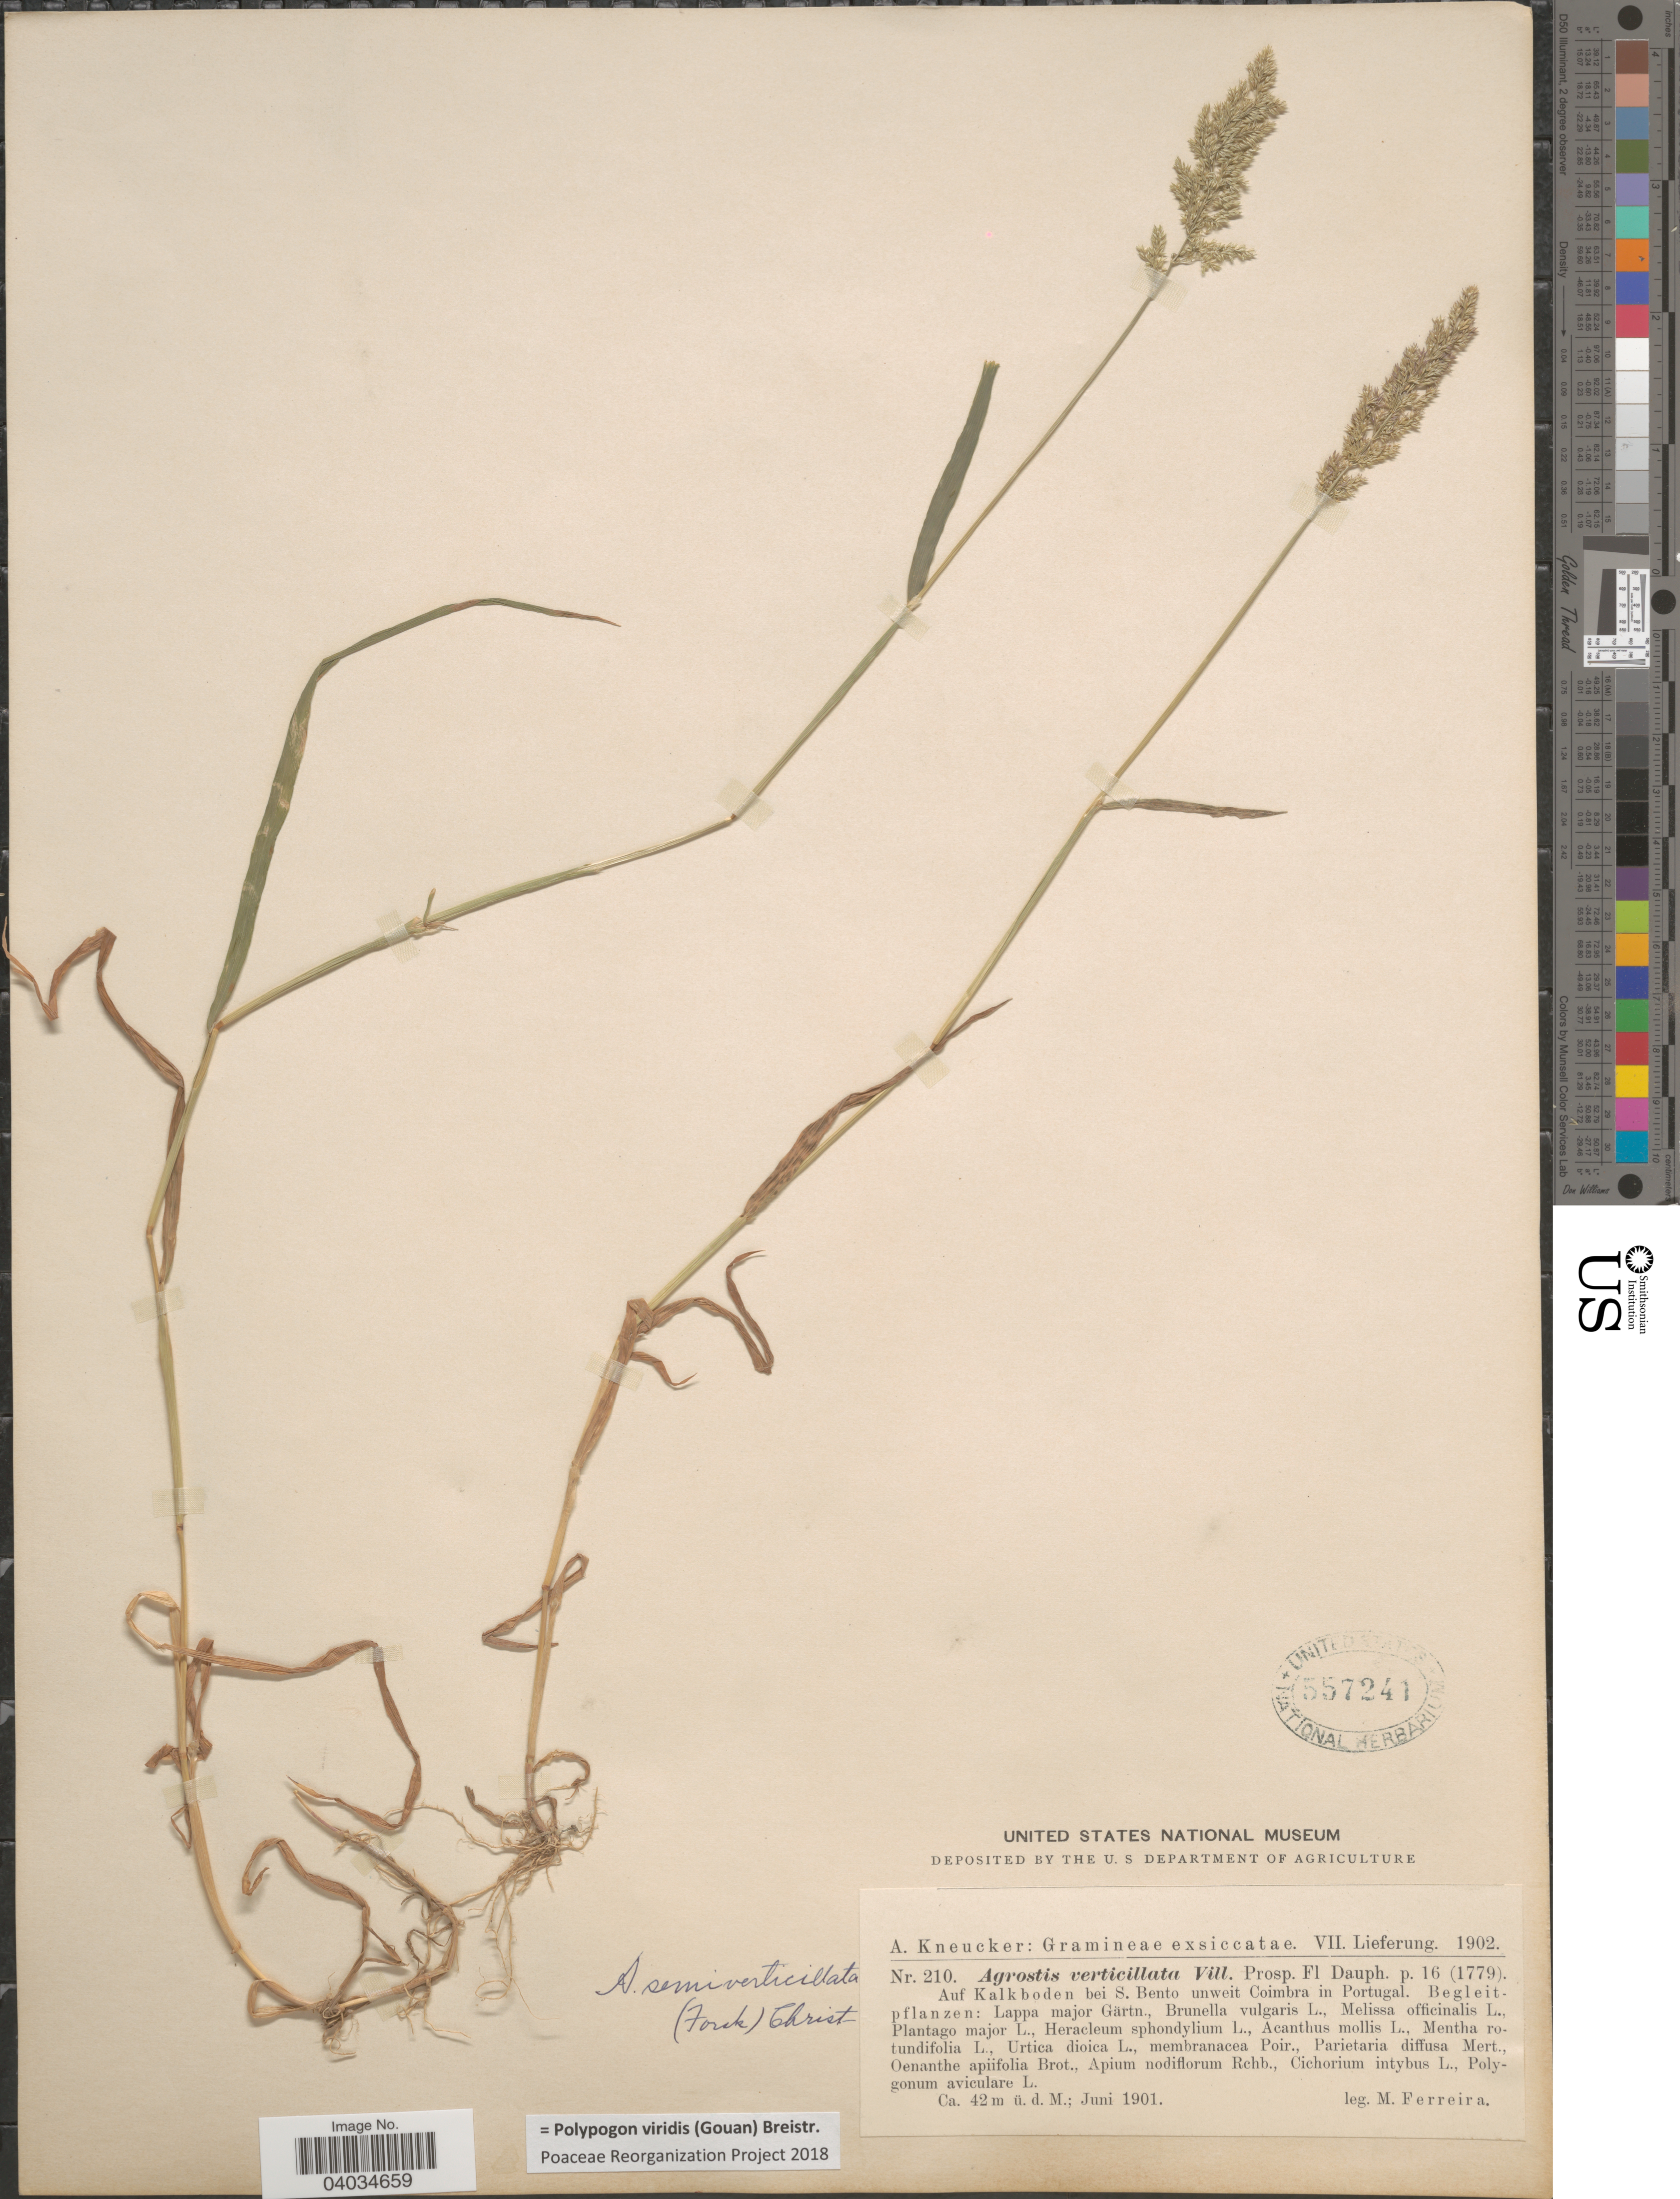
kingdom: Plantae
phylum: Tracheophyta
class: Liliopsida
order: Poales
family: Poaceae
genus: Polypogon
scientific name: Polypogon viridis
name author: (Gouan) Breistroffer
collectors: M. Ferreira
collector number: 210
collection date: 1901-06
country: Portugal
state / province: Coimbra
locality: Auf Kalkboden bei S. Bento unweit Coimbra in Portugal.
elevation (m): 42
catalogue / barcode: US 557241